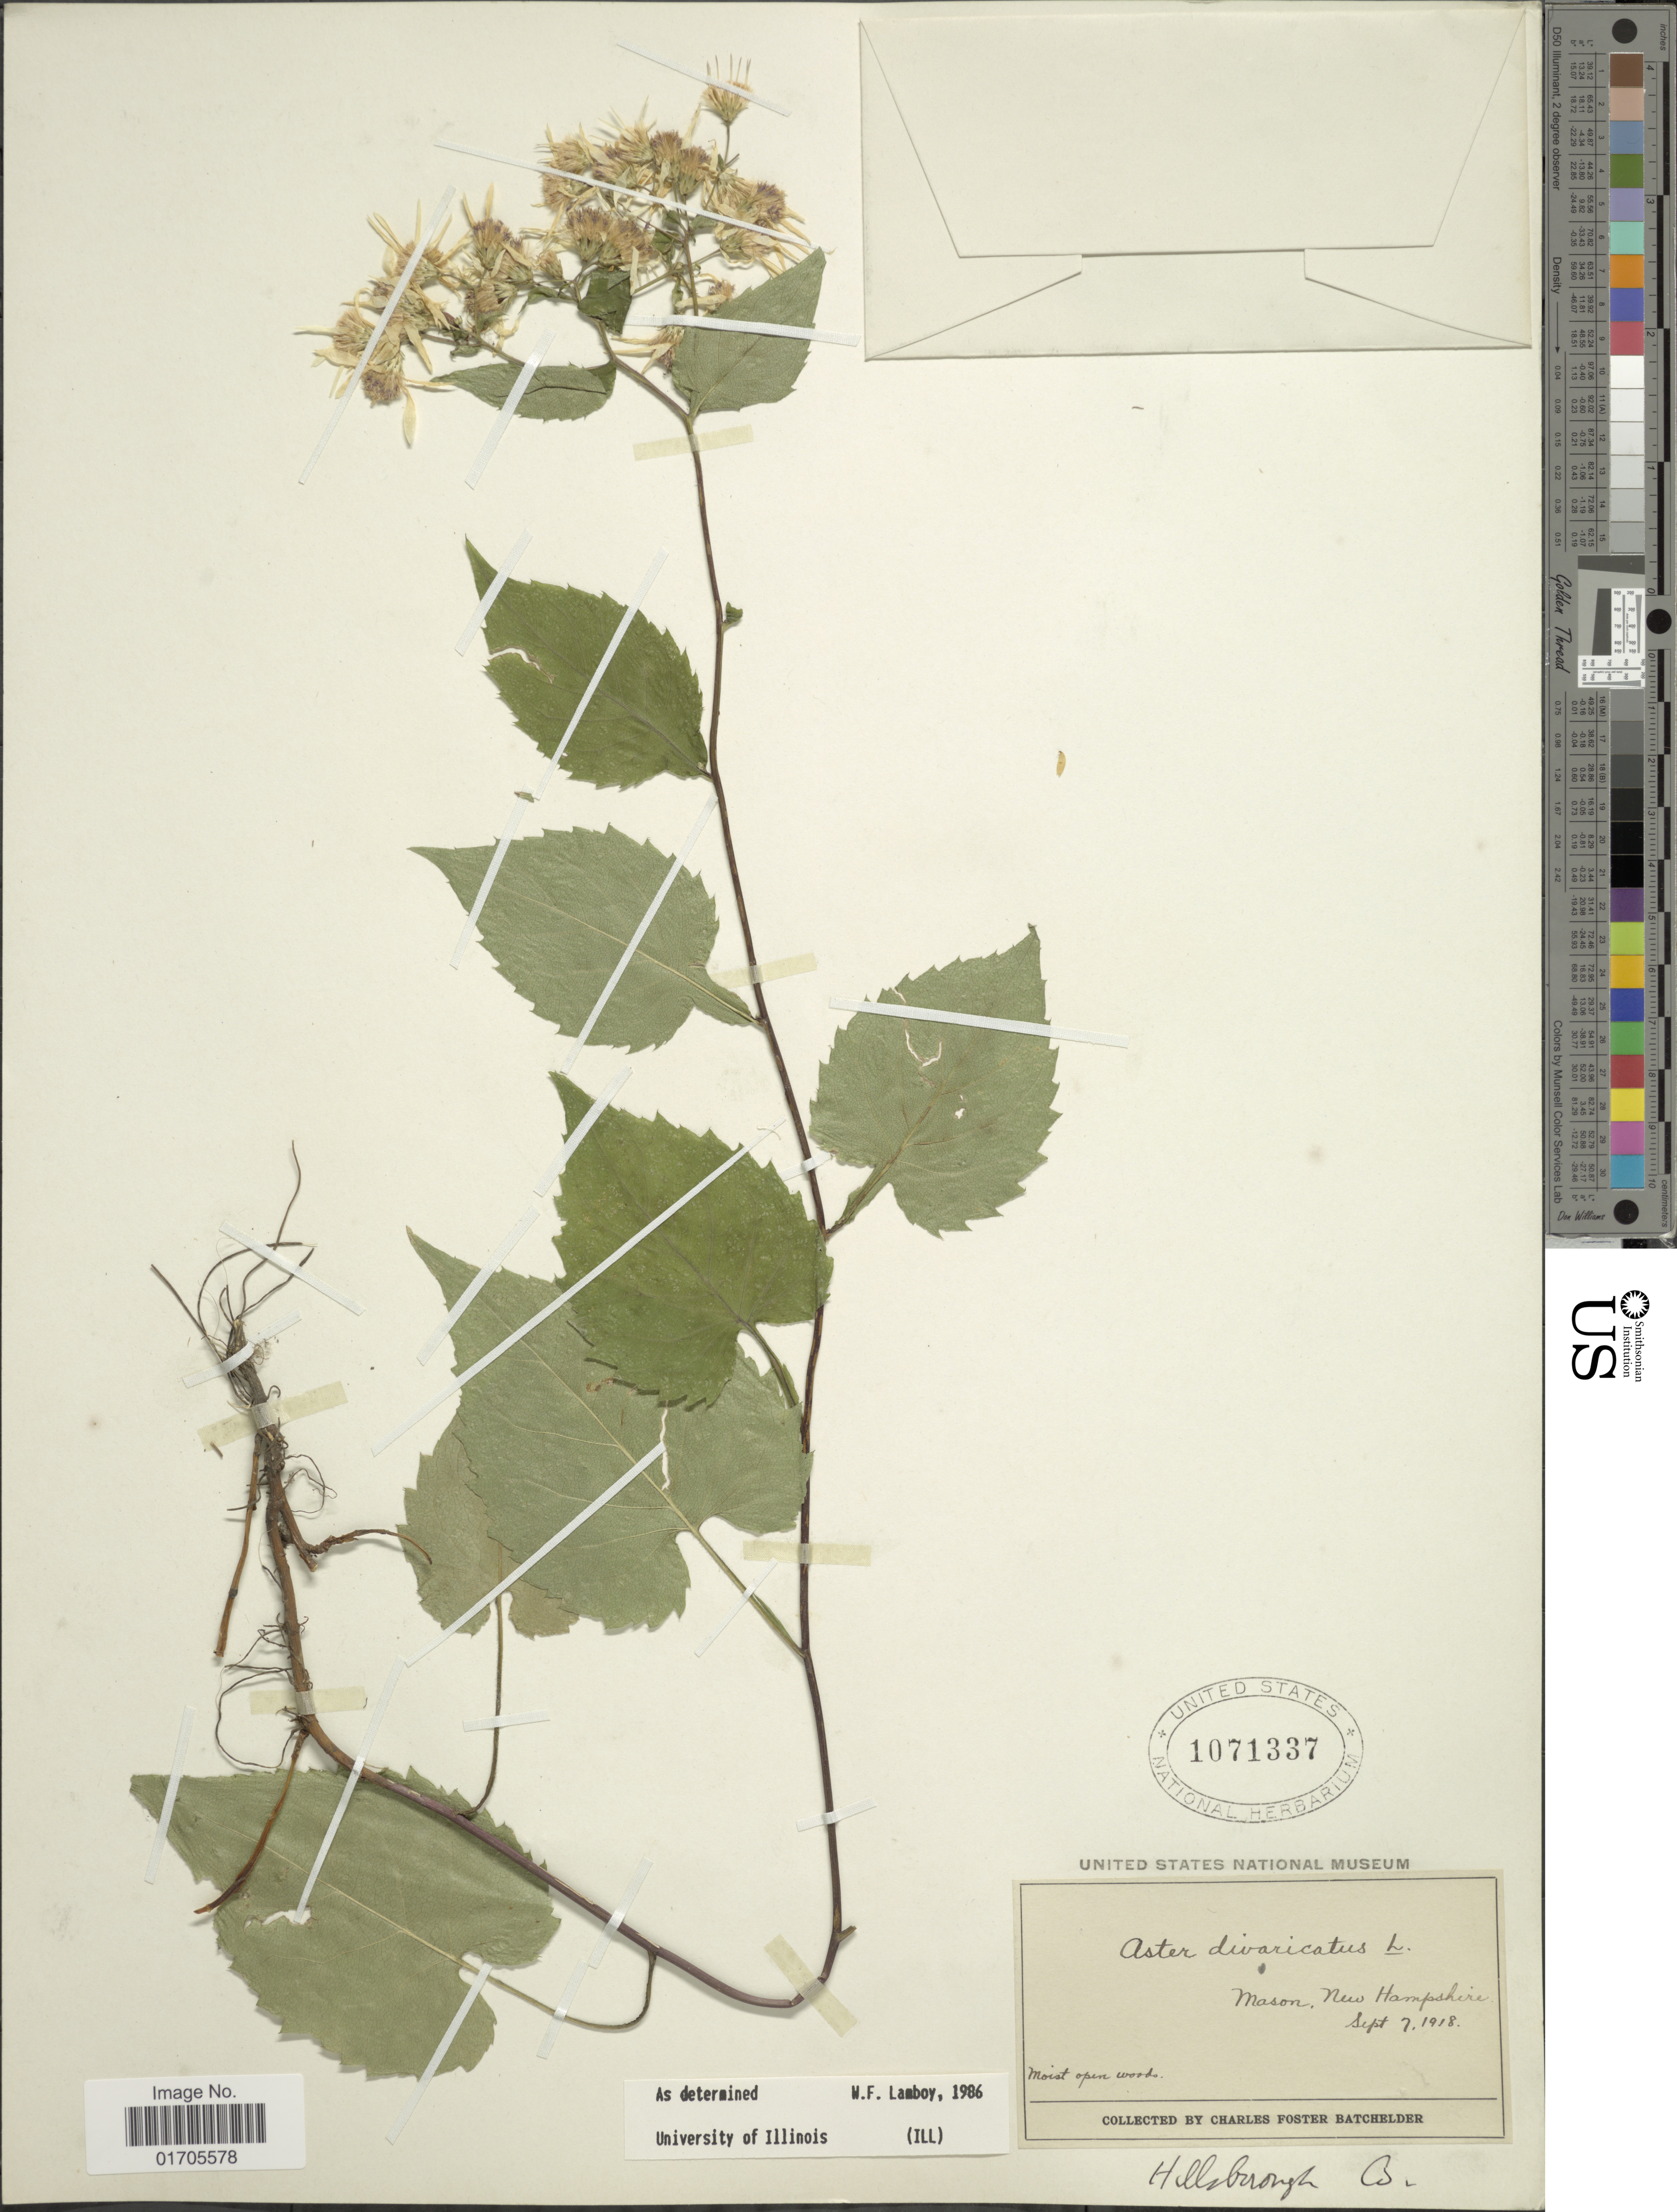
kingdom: Plantae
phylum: Tracheophyta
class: Magnoliopsida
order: Asterales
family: Asteraceae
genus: Eurybia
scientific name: Eurybia divaricata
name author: (L.) G.L. Nesom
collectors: F. Batchelder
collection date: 1918-09-07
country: United States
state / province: New Hampshire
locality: Mason, New Hampshire. Hillsborough Co.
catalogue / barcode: US 1071337